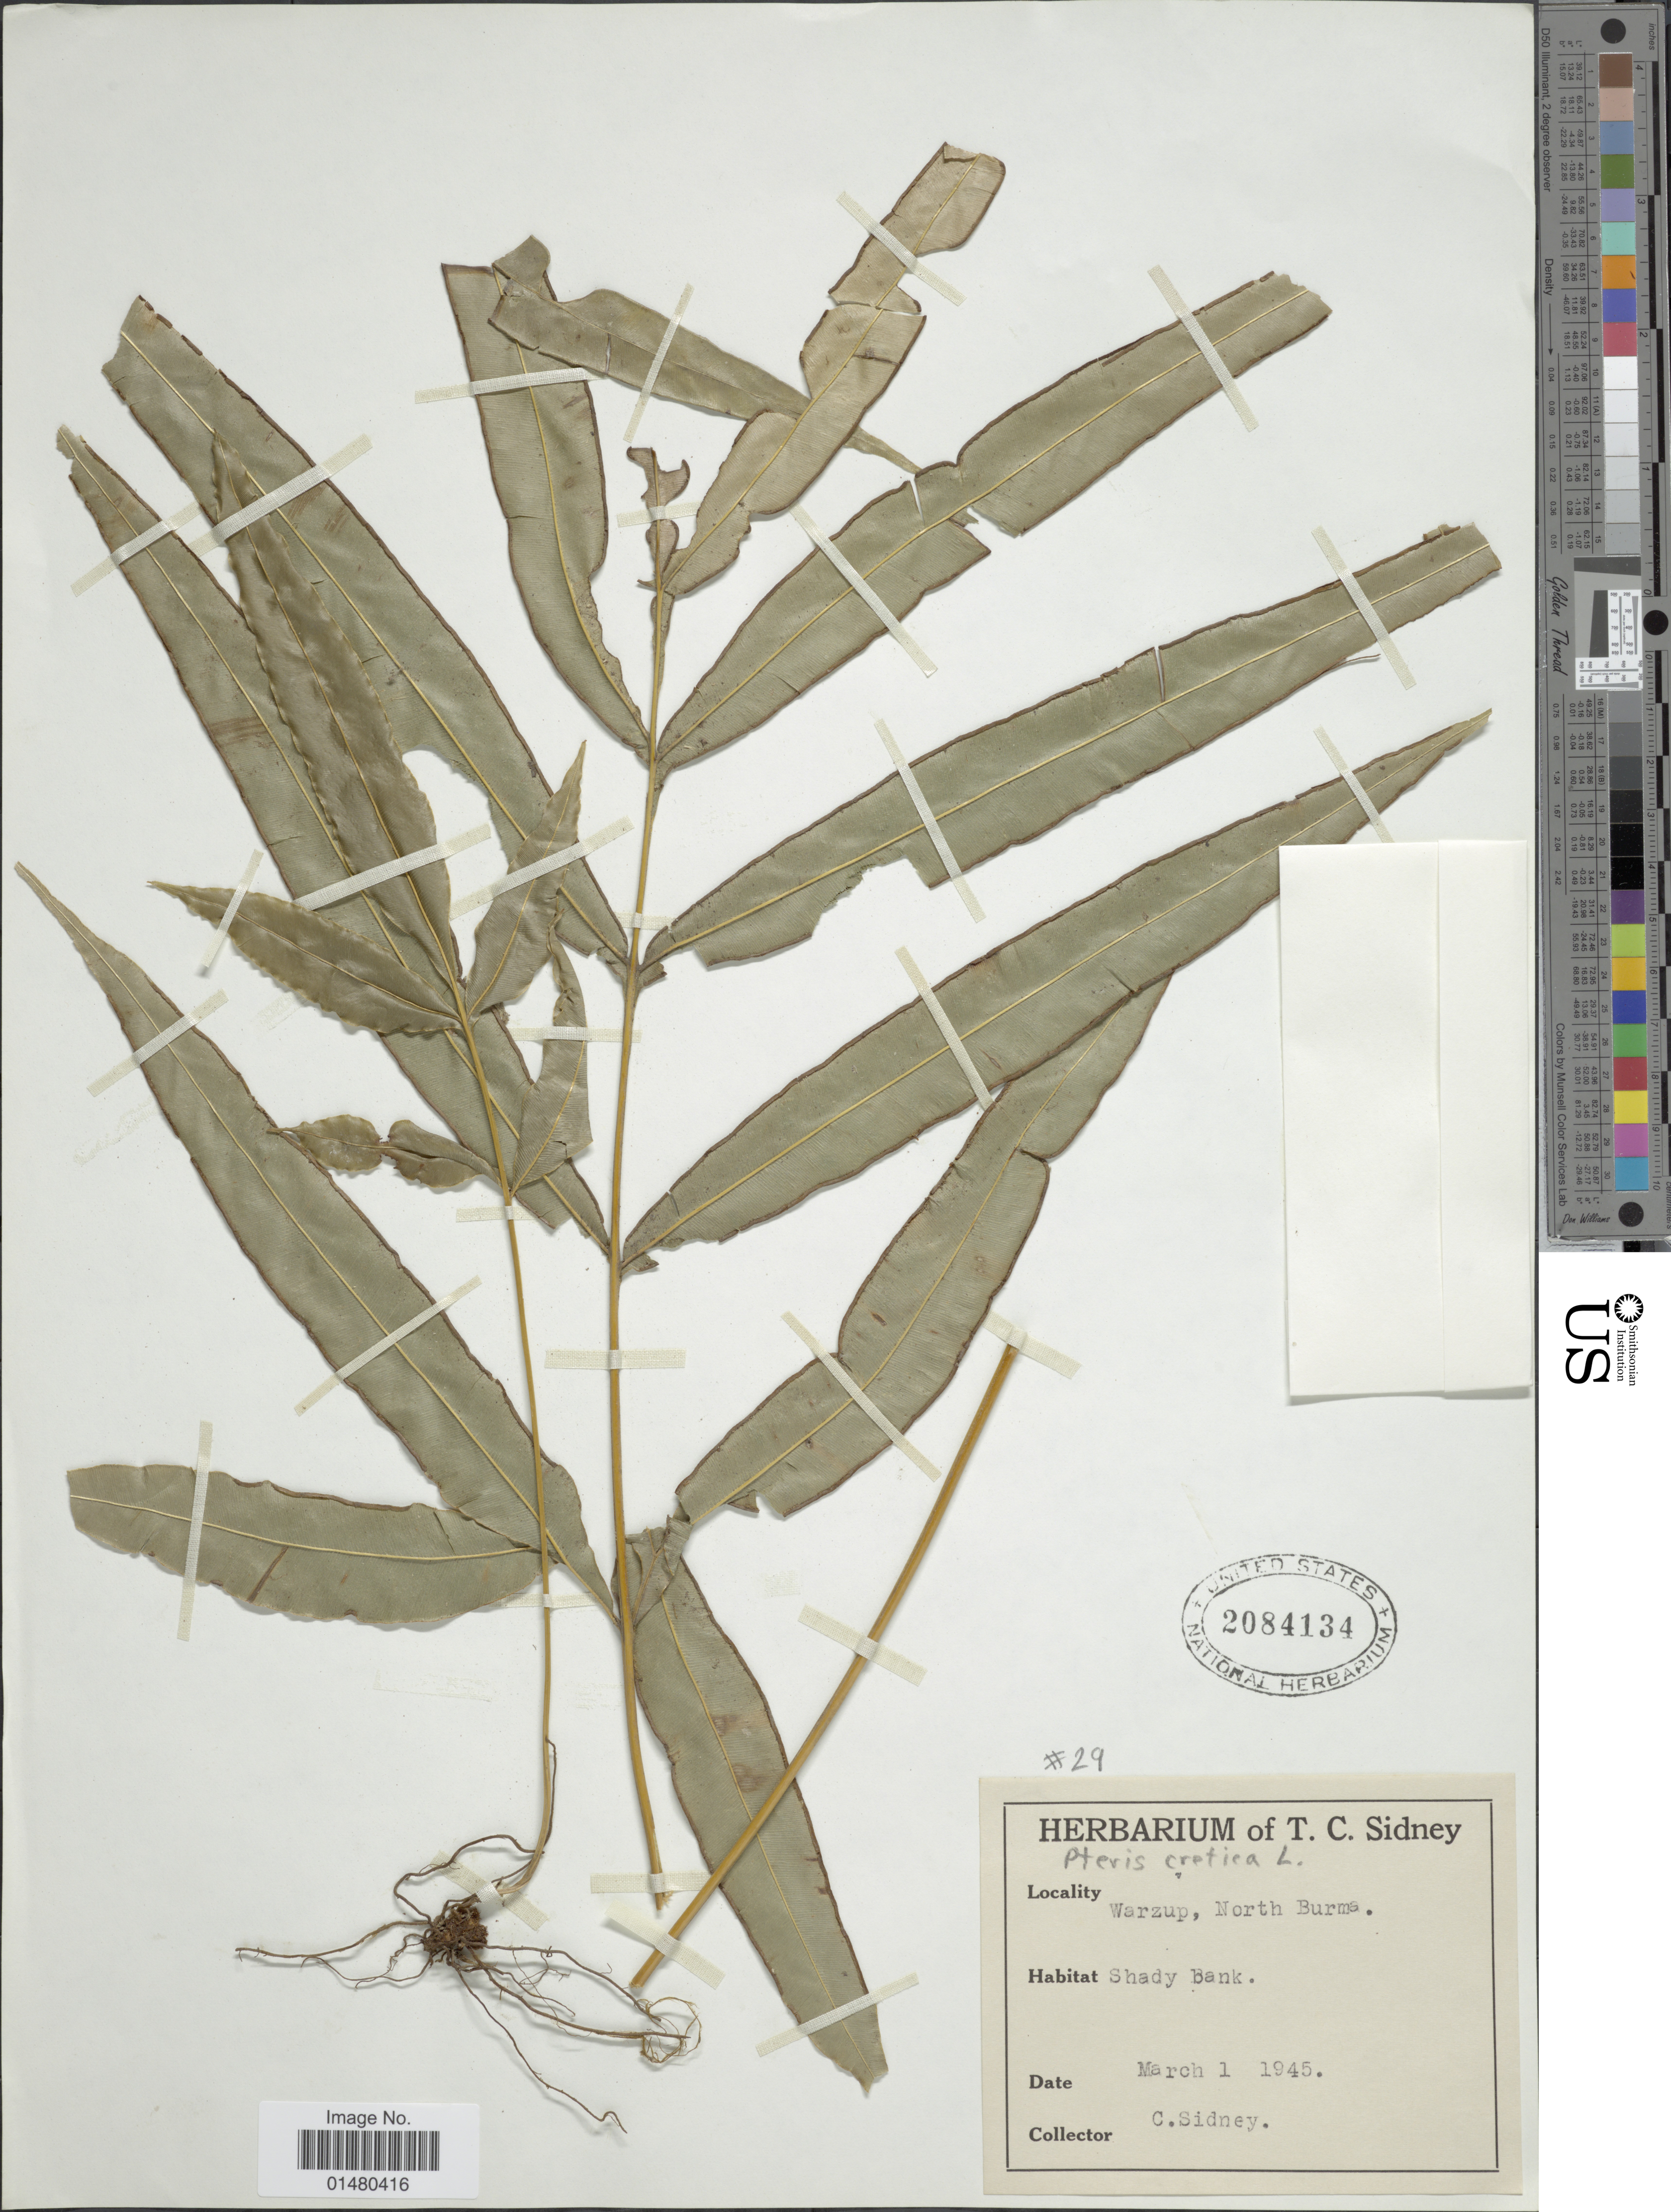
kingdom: Plantae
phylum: Tracheophyta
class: Polypodiopsida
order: Polypodiales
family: Pteridaceae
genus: Pteris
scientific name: Pteris cretica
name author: L.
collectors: C. Sidney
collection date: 1945-03-01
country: Myanmar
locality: Warzup, North Burma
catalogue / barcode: US 2084134